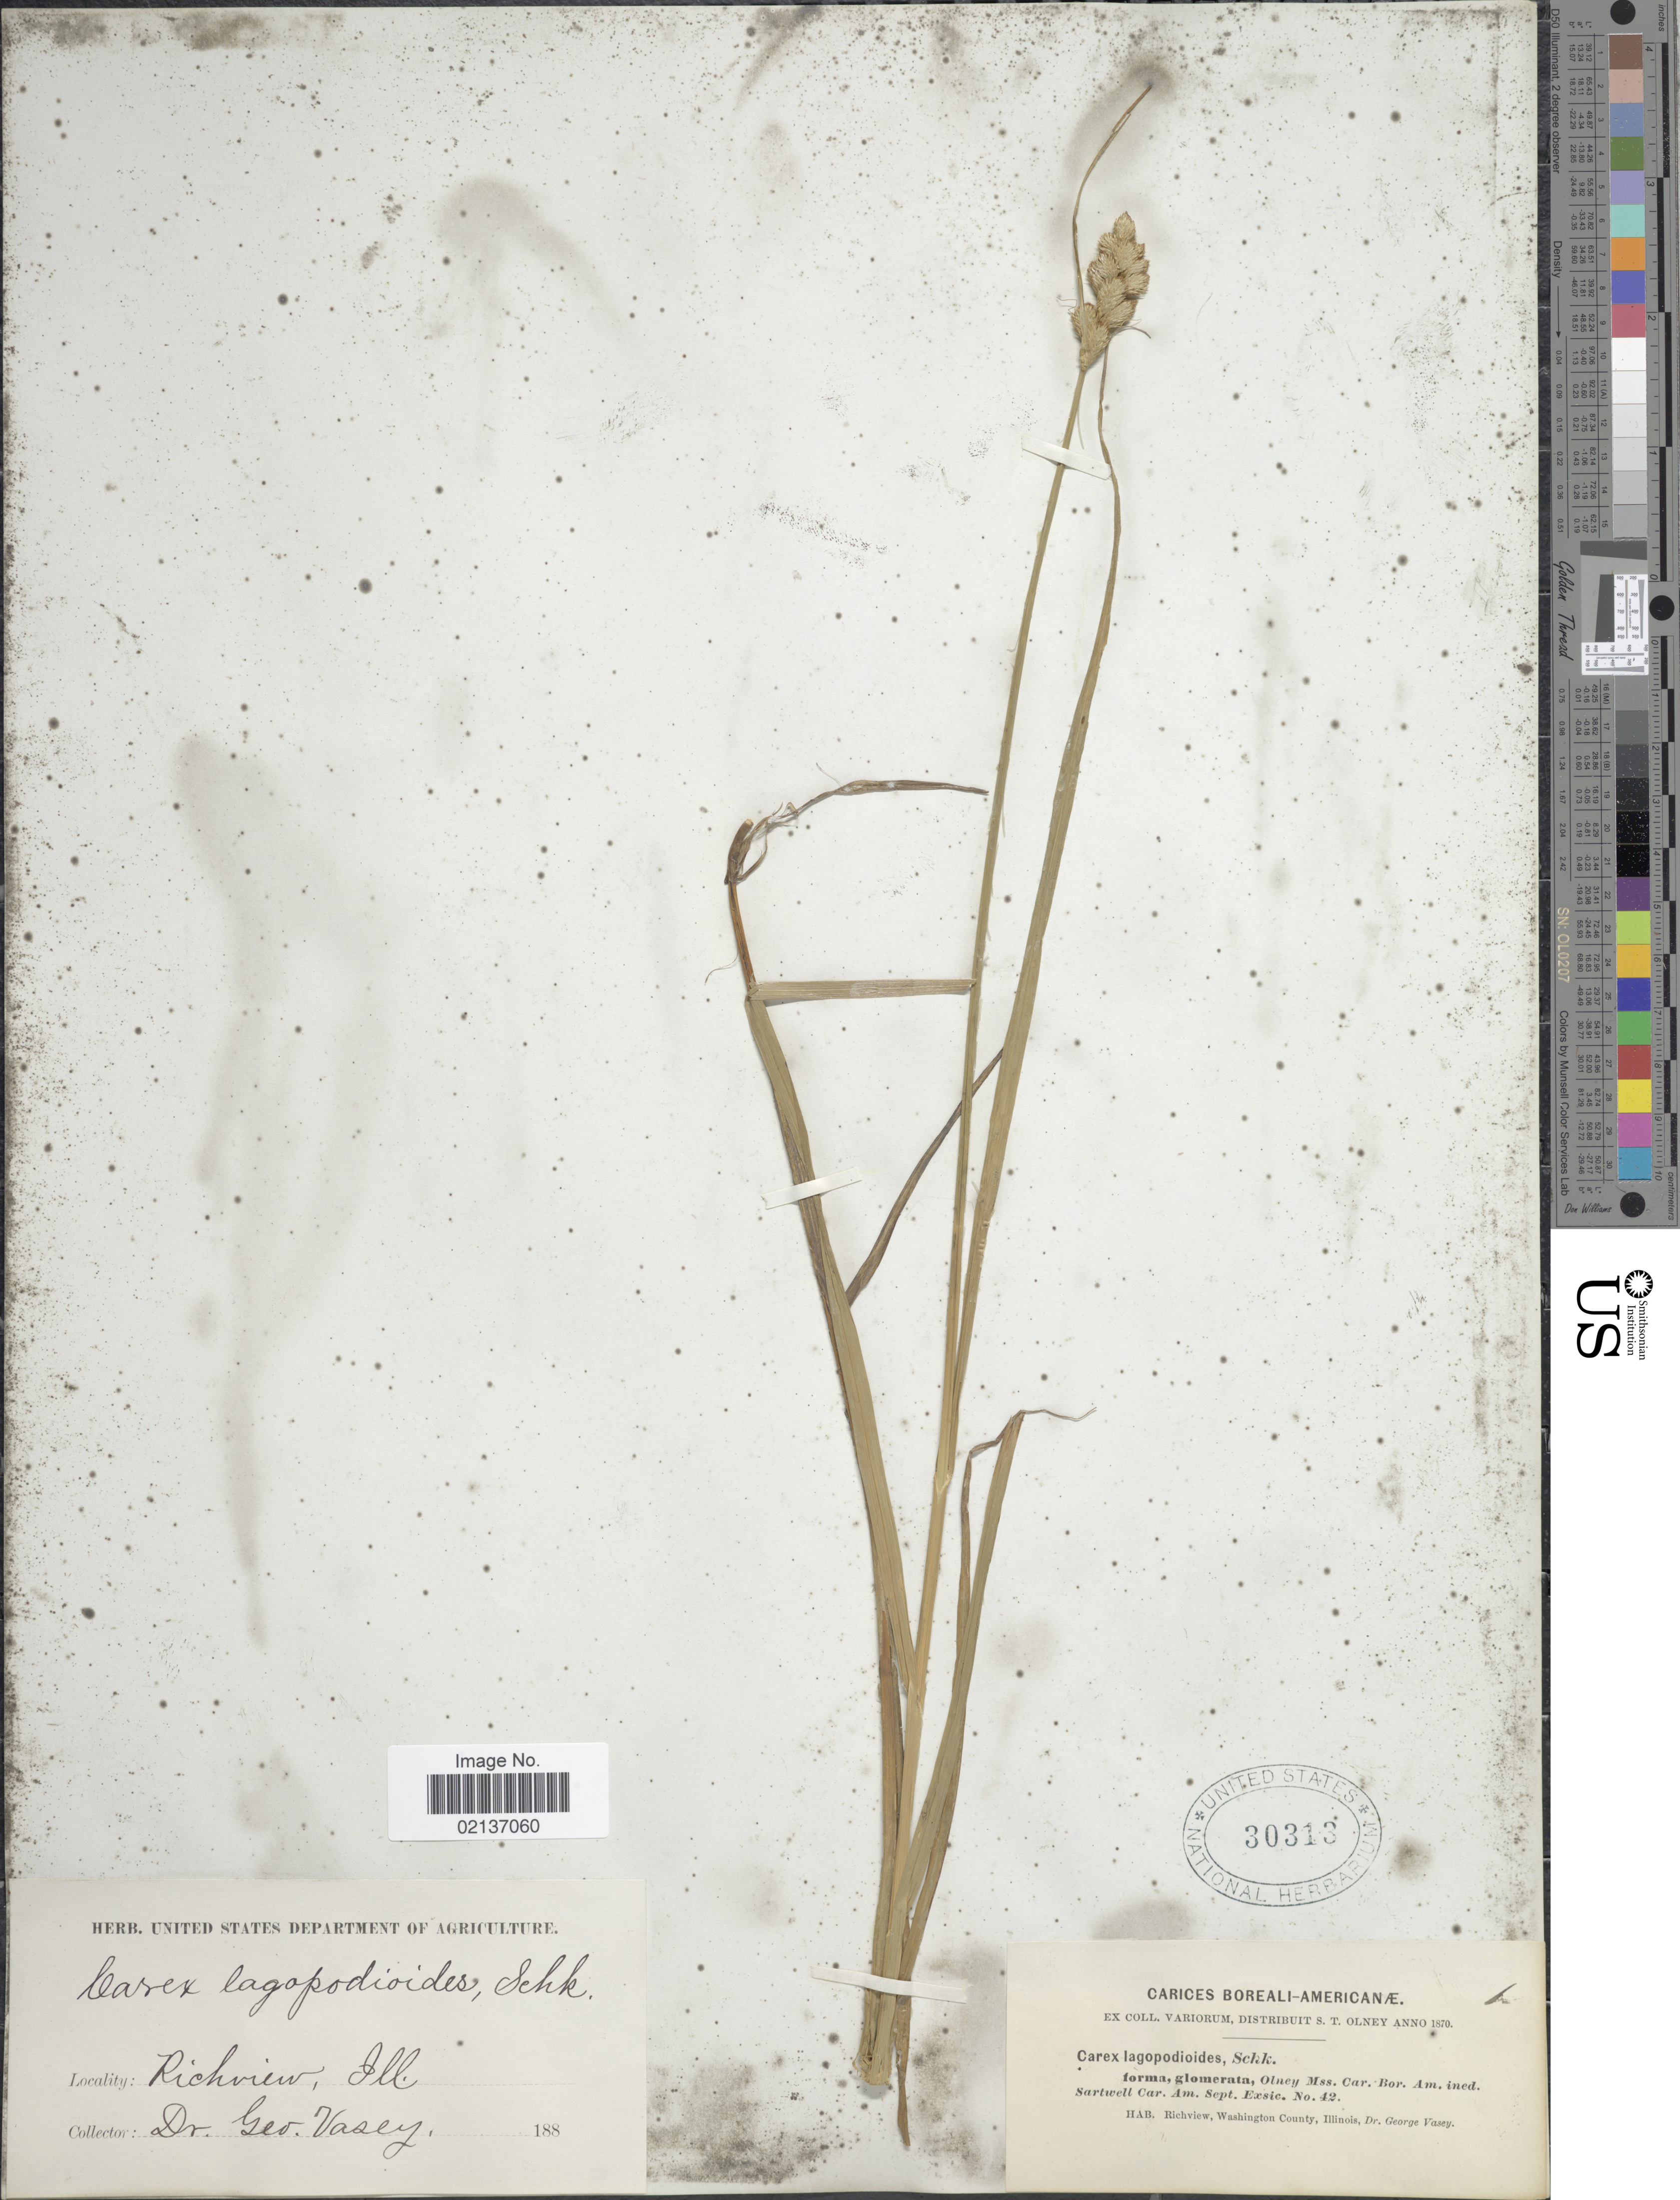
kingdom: Plantae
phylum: Tracheophyta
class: Liliopsida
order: Poales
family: Cyperaceae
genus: Carex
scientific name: Carex tribuloides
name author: Wahlenb.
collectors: G. Vasey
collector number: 42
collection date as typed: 18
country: United States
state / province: Illinois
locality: Richview, Washington County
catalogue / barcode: US 30313